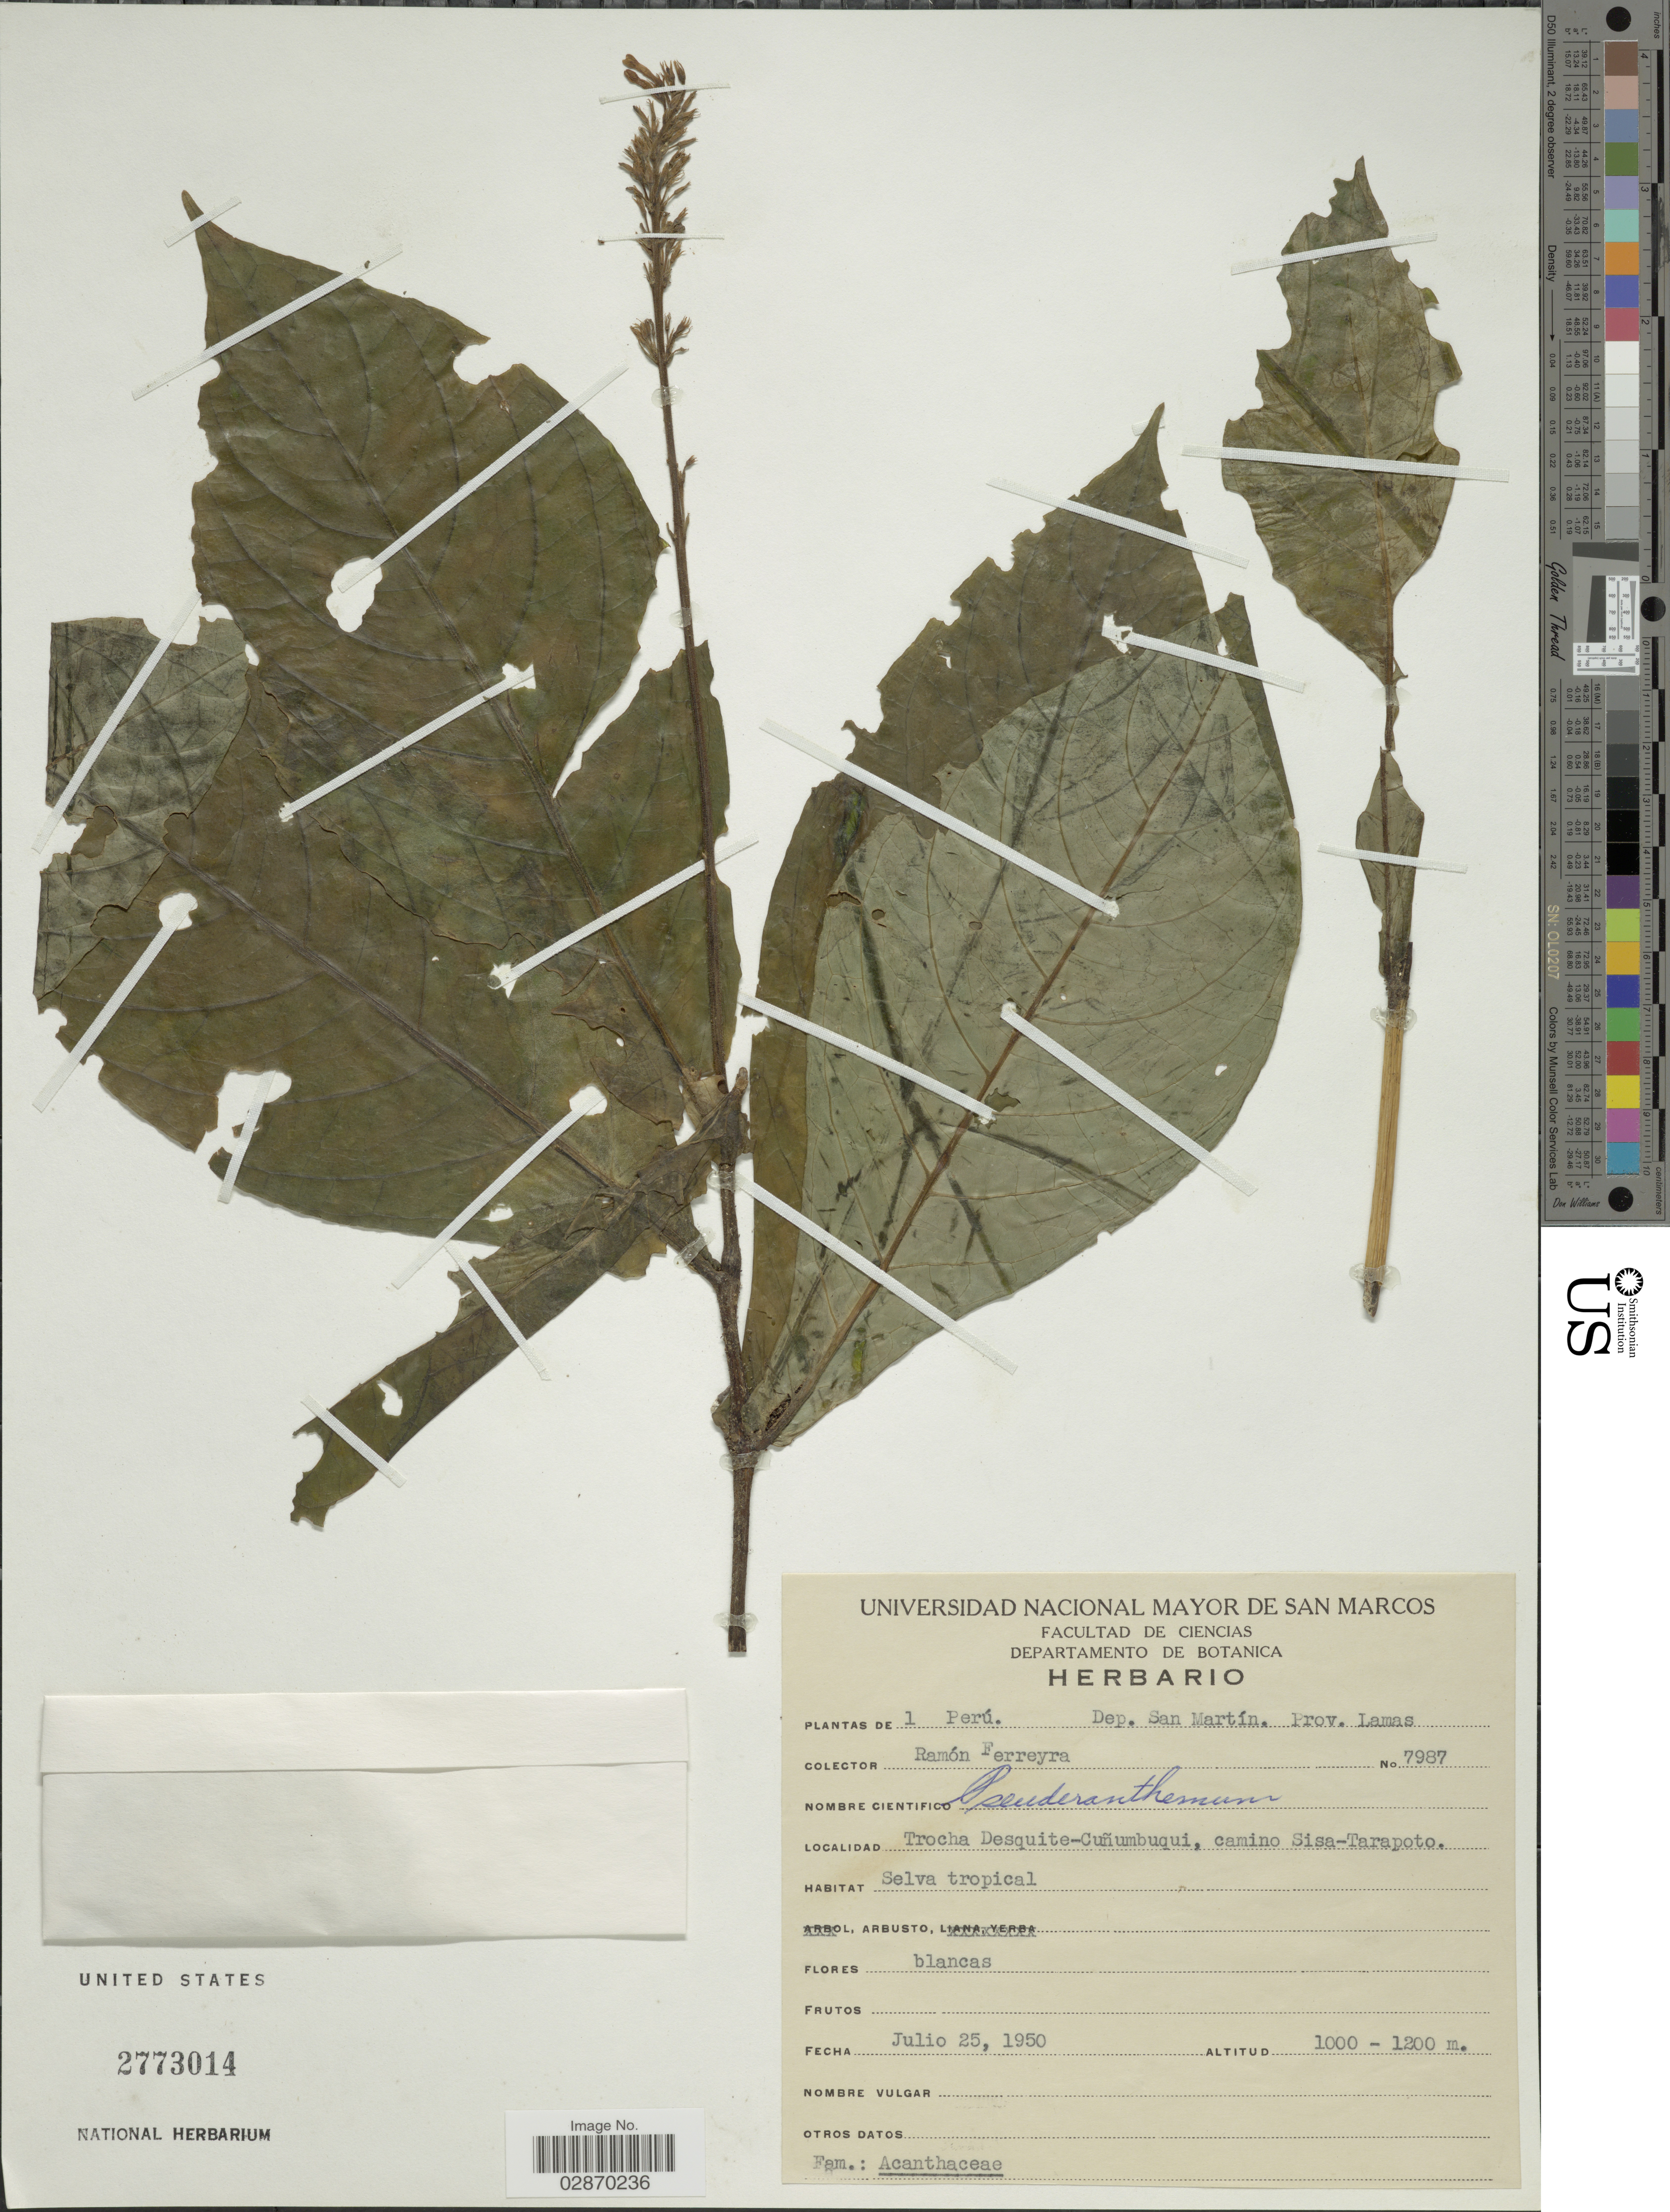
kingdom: Plantae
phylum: Tracheophyta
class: Magnoliopsida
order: Lamiales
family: Acanthaceae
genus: Pseuderanthemum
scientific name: Pseuderanthemum sp.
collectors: R. A. Ferreyra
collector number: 7987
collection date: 1950-07-25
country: Peru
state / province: San Martín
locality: Dep. San Martín. Prov. Lamas. Trocha Desquite-Cuñumbuqui, camino Sisa-Tarapoto.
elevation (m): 1000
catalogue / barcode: US 2773014